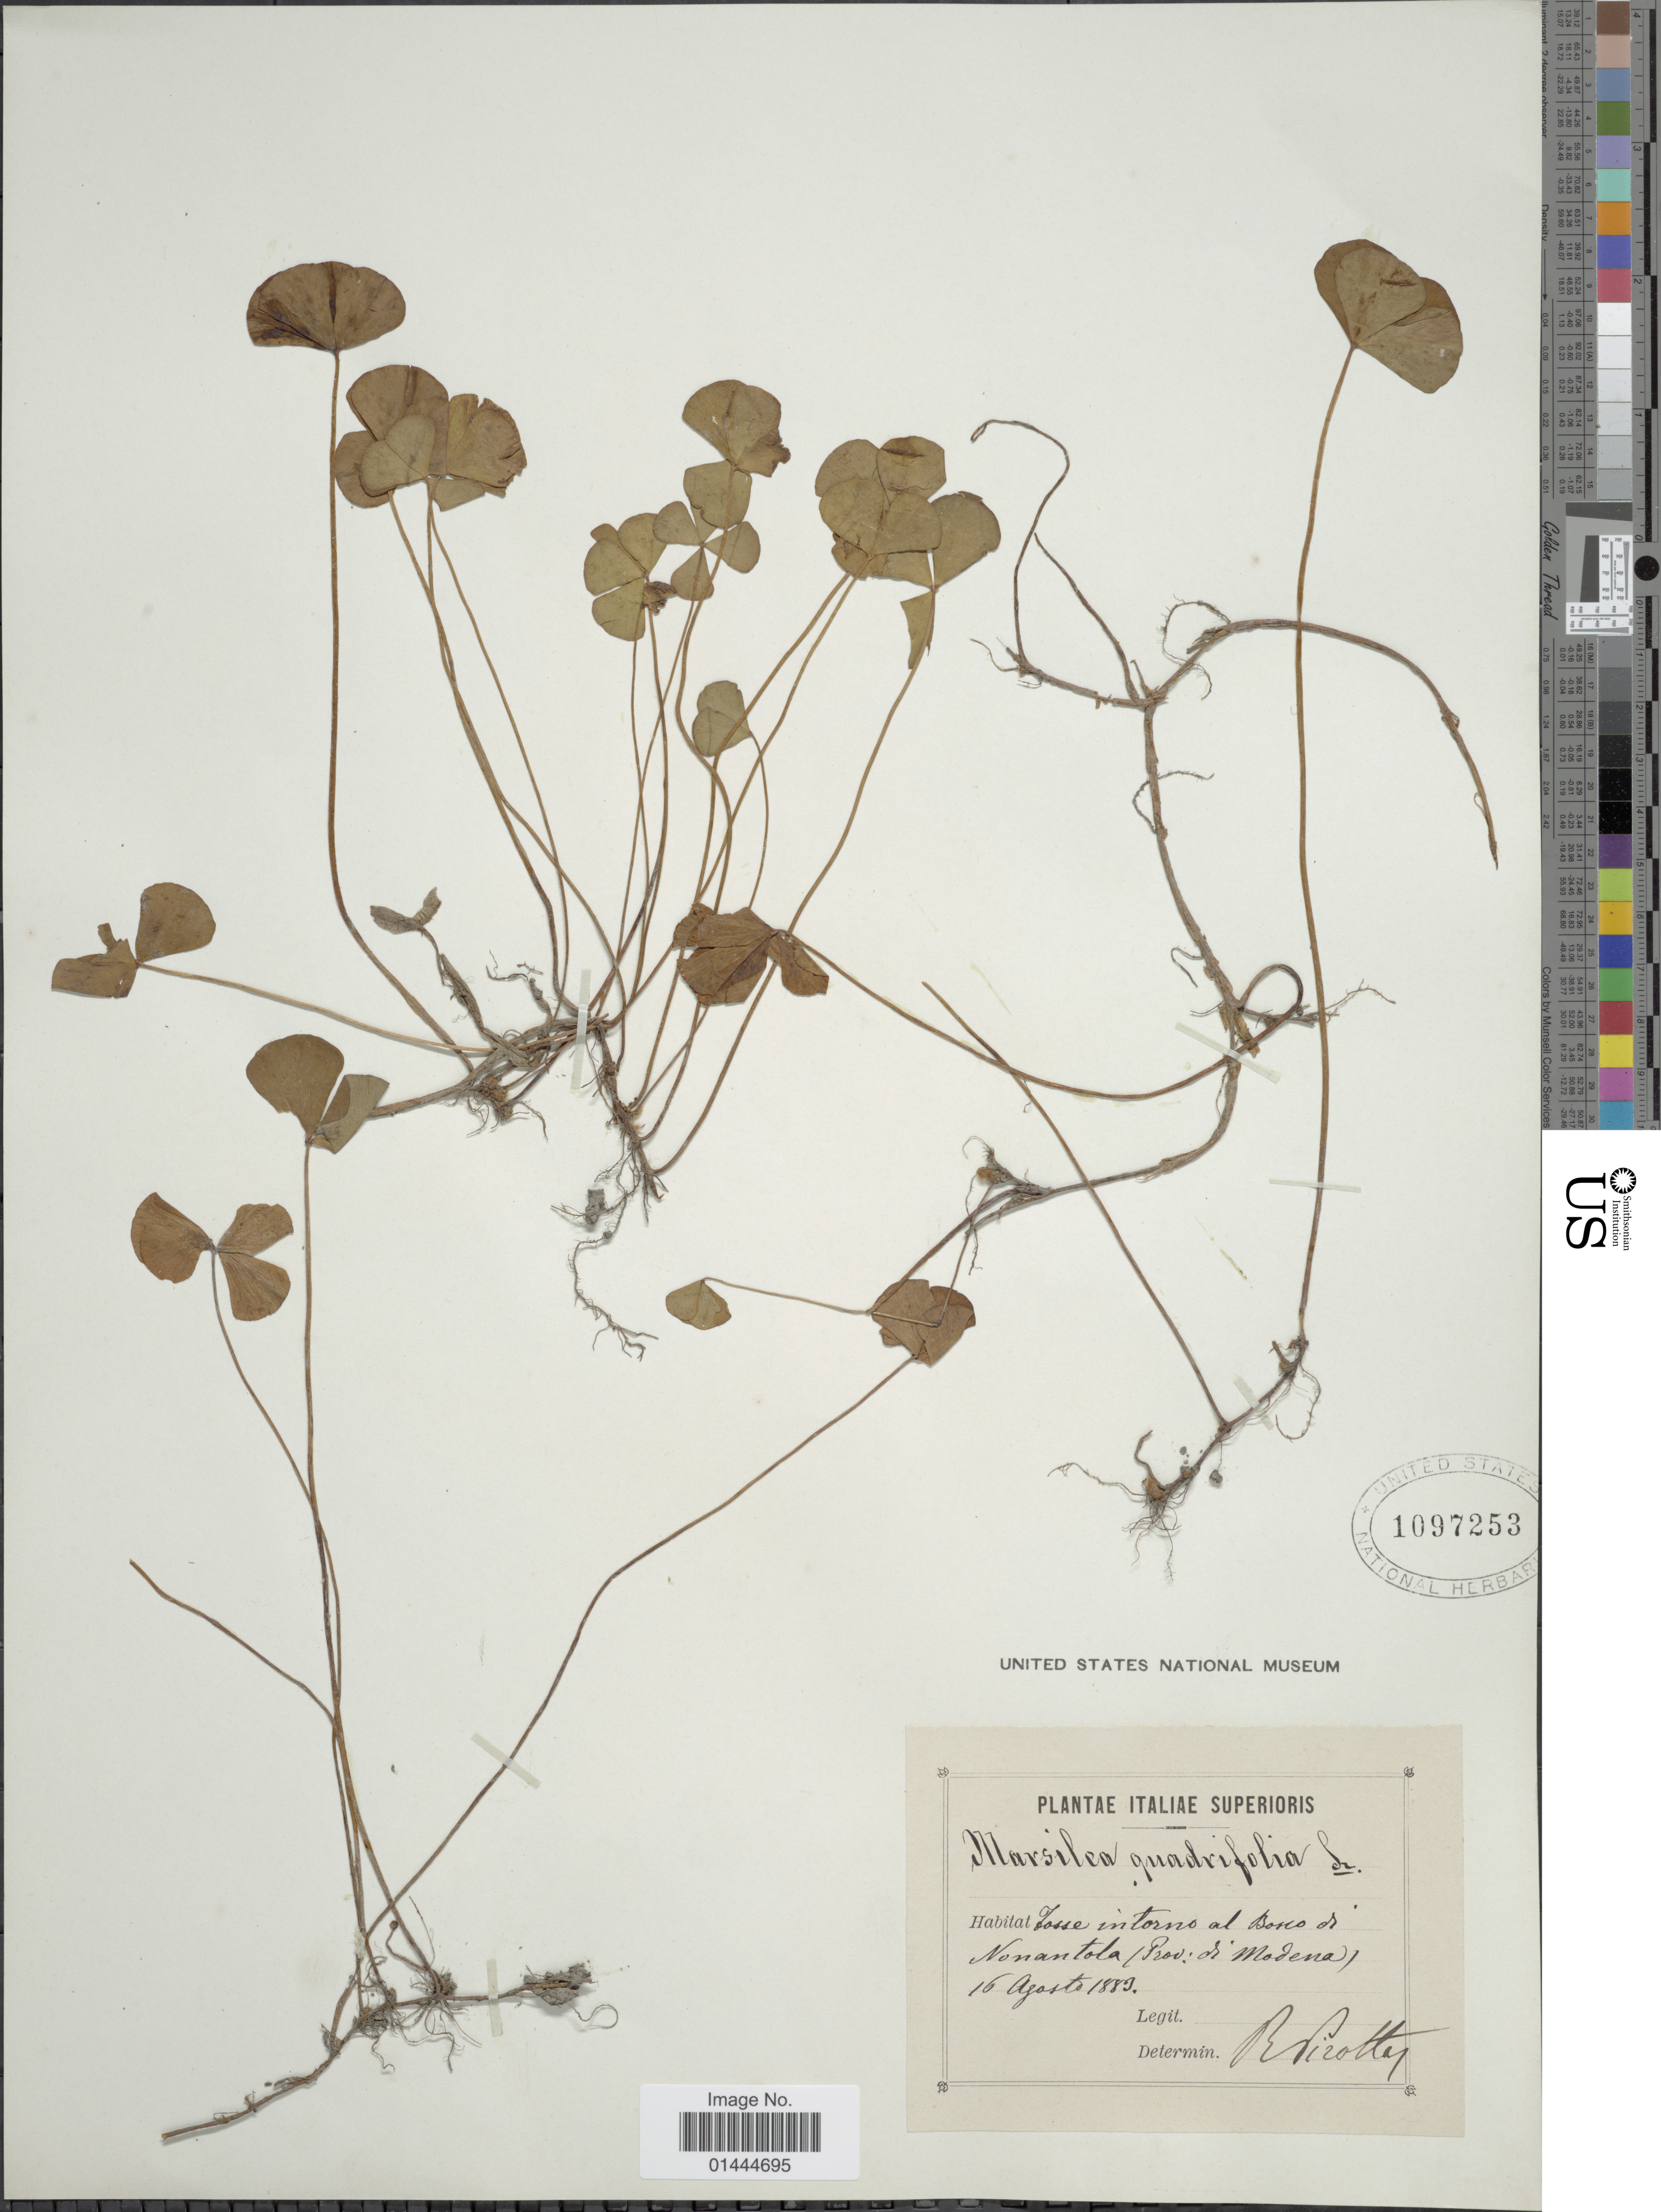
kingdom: Plantae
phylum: Tracheophyta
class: Polypodiopsida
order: Salviniales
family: Marsileaceae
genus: Marsilea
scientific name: Marsilea quadrifolia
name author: L.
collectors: P. R. Pirotta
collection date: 1883-08-16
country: Italy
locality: Italiae superioris, Zosse in torno al Bosco di Nonantola (Prov: di Modena). [interpreted]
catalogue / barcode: US 1097253